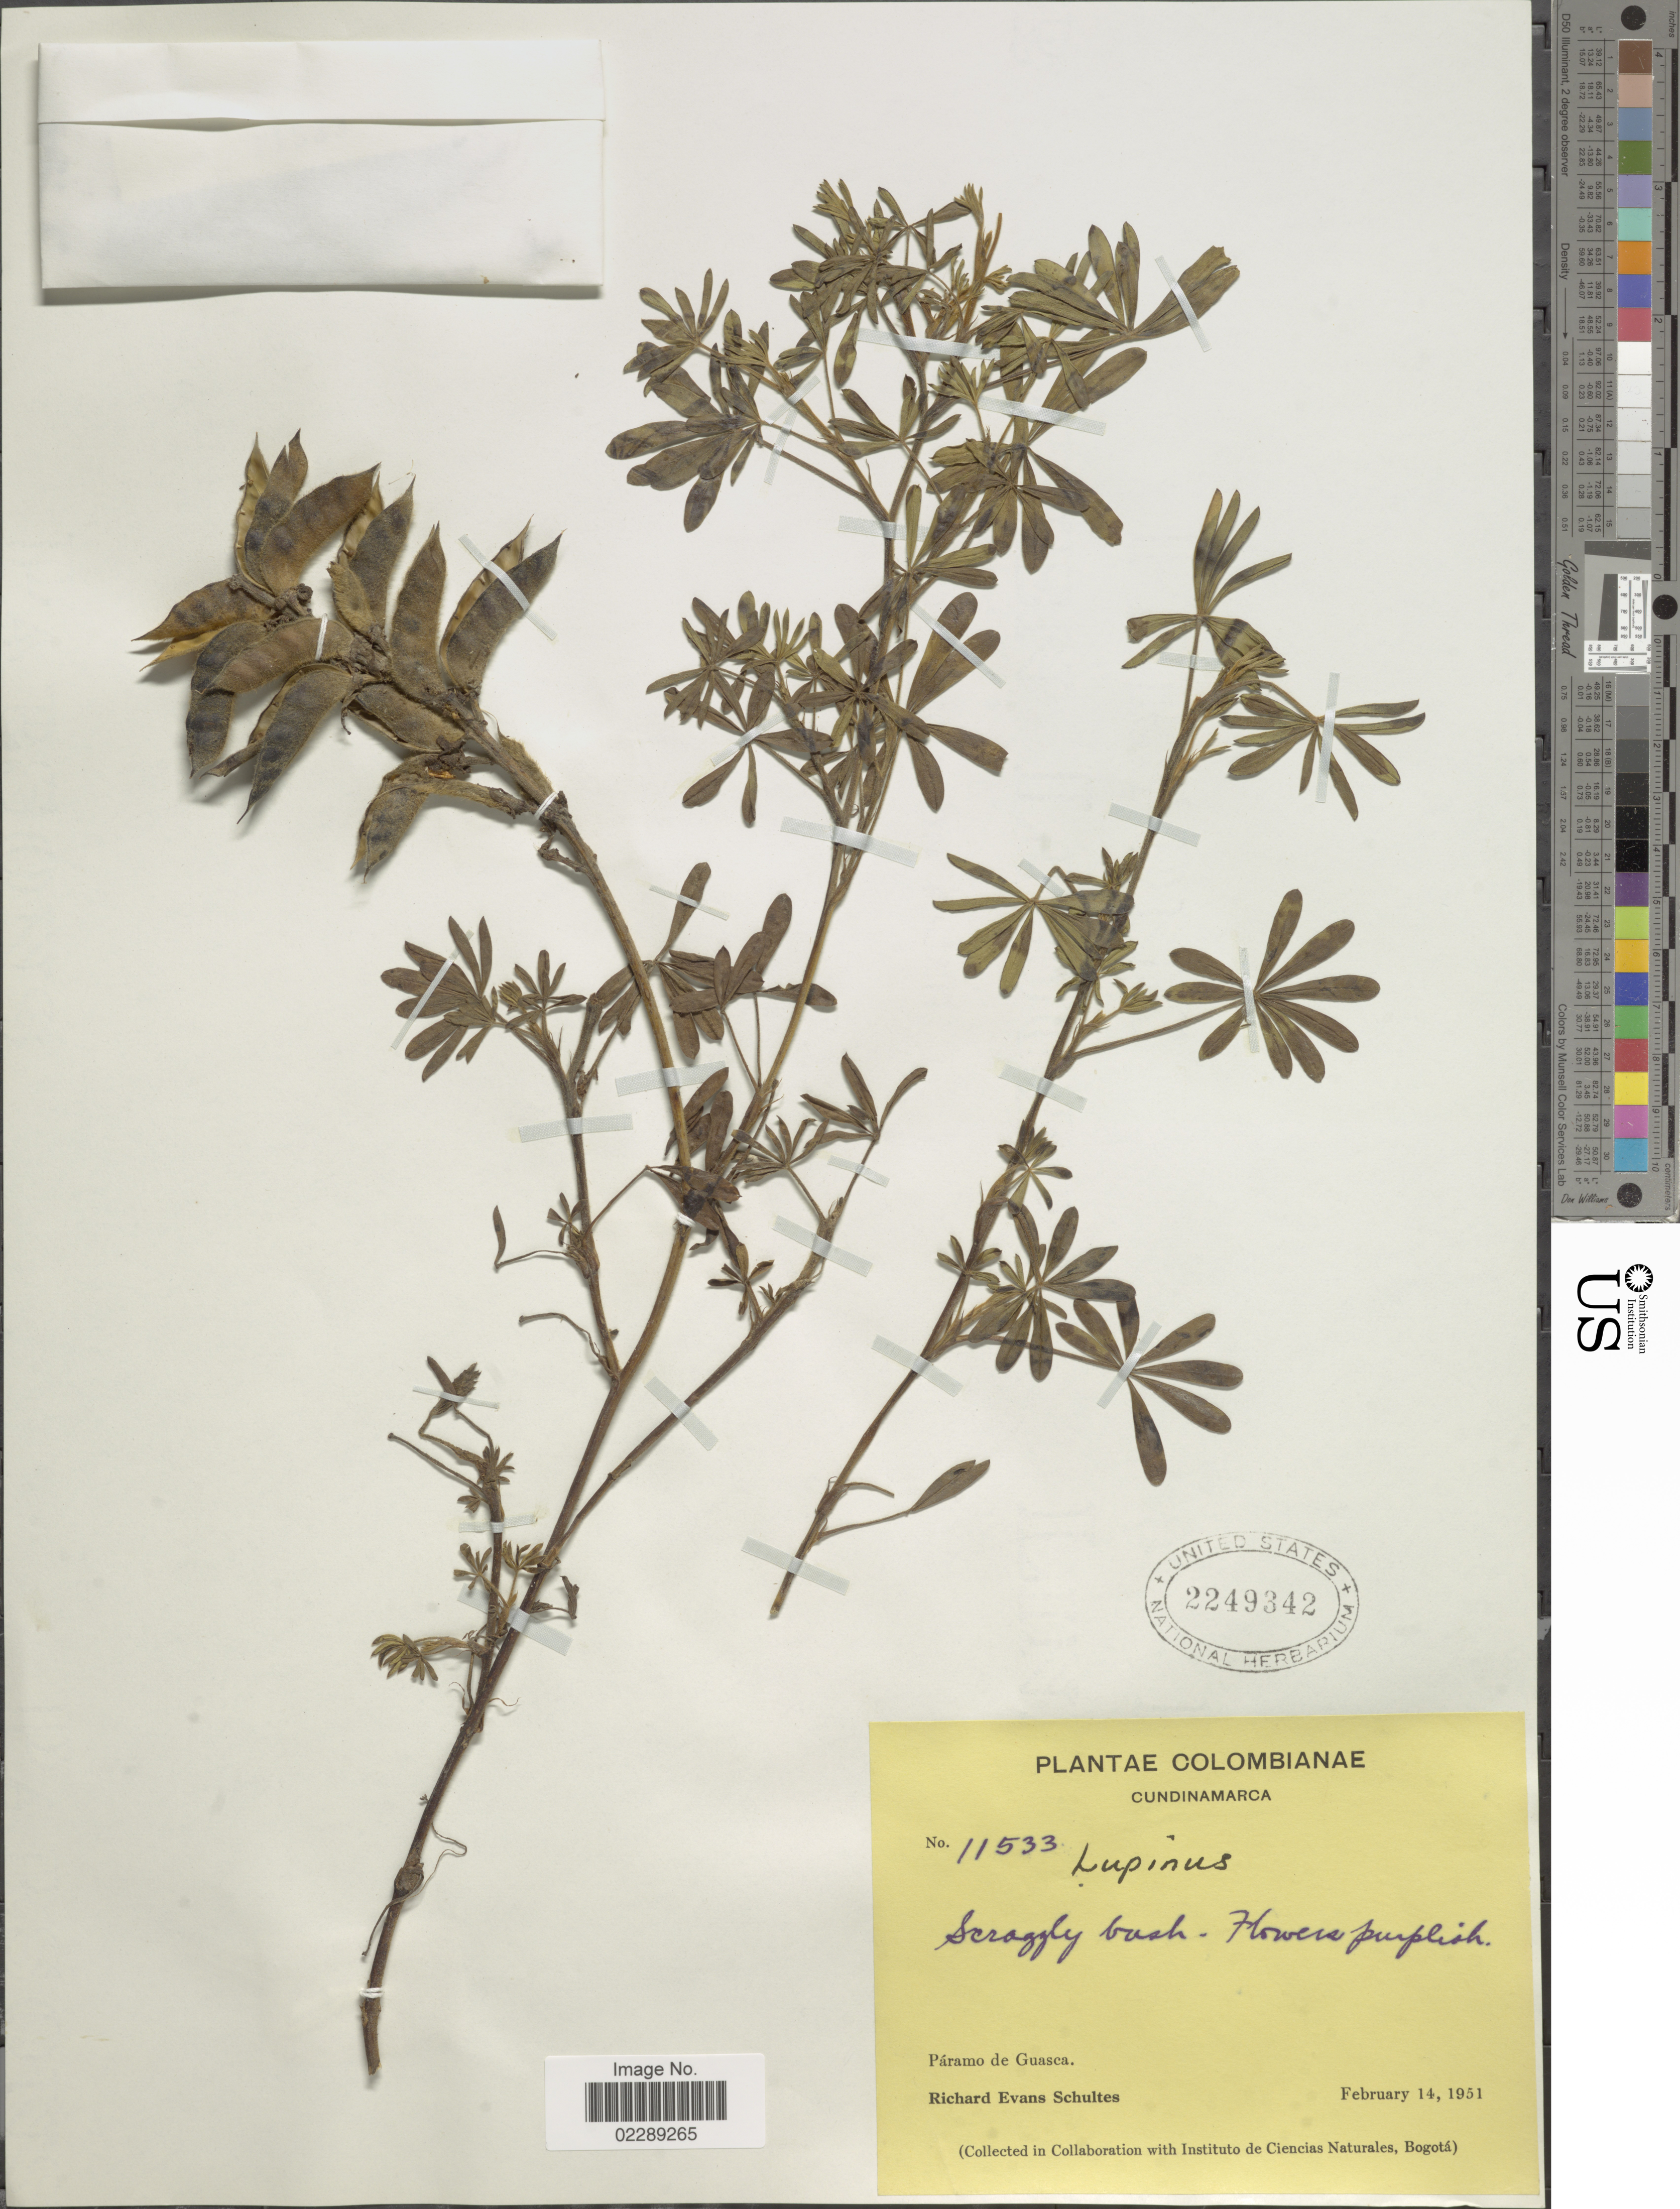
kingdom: Plantae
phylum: Tracheophyta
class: Magnoliopsida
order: Fabales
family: Fabaceae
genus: Lupinus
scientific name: Lupinus sp.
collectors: R. E. Schultes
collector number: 11533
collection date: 1951-02-14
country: Colombia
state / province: Cundinamarca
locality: Páramo de Guasca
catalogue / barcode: US 2249342